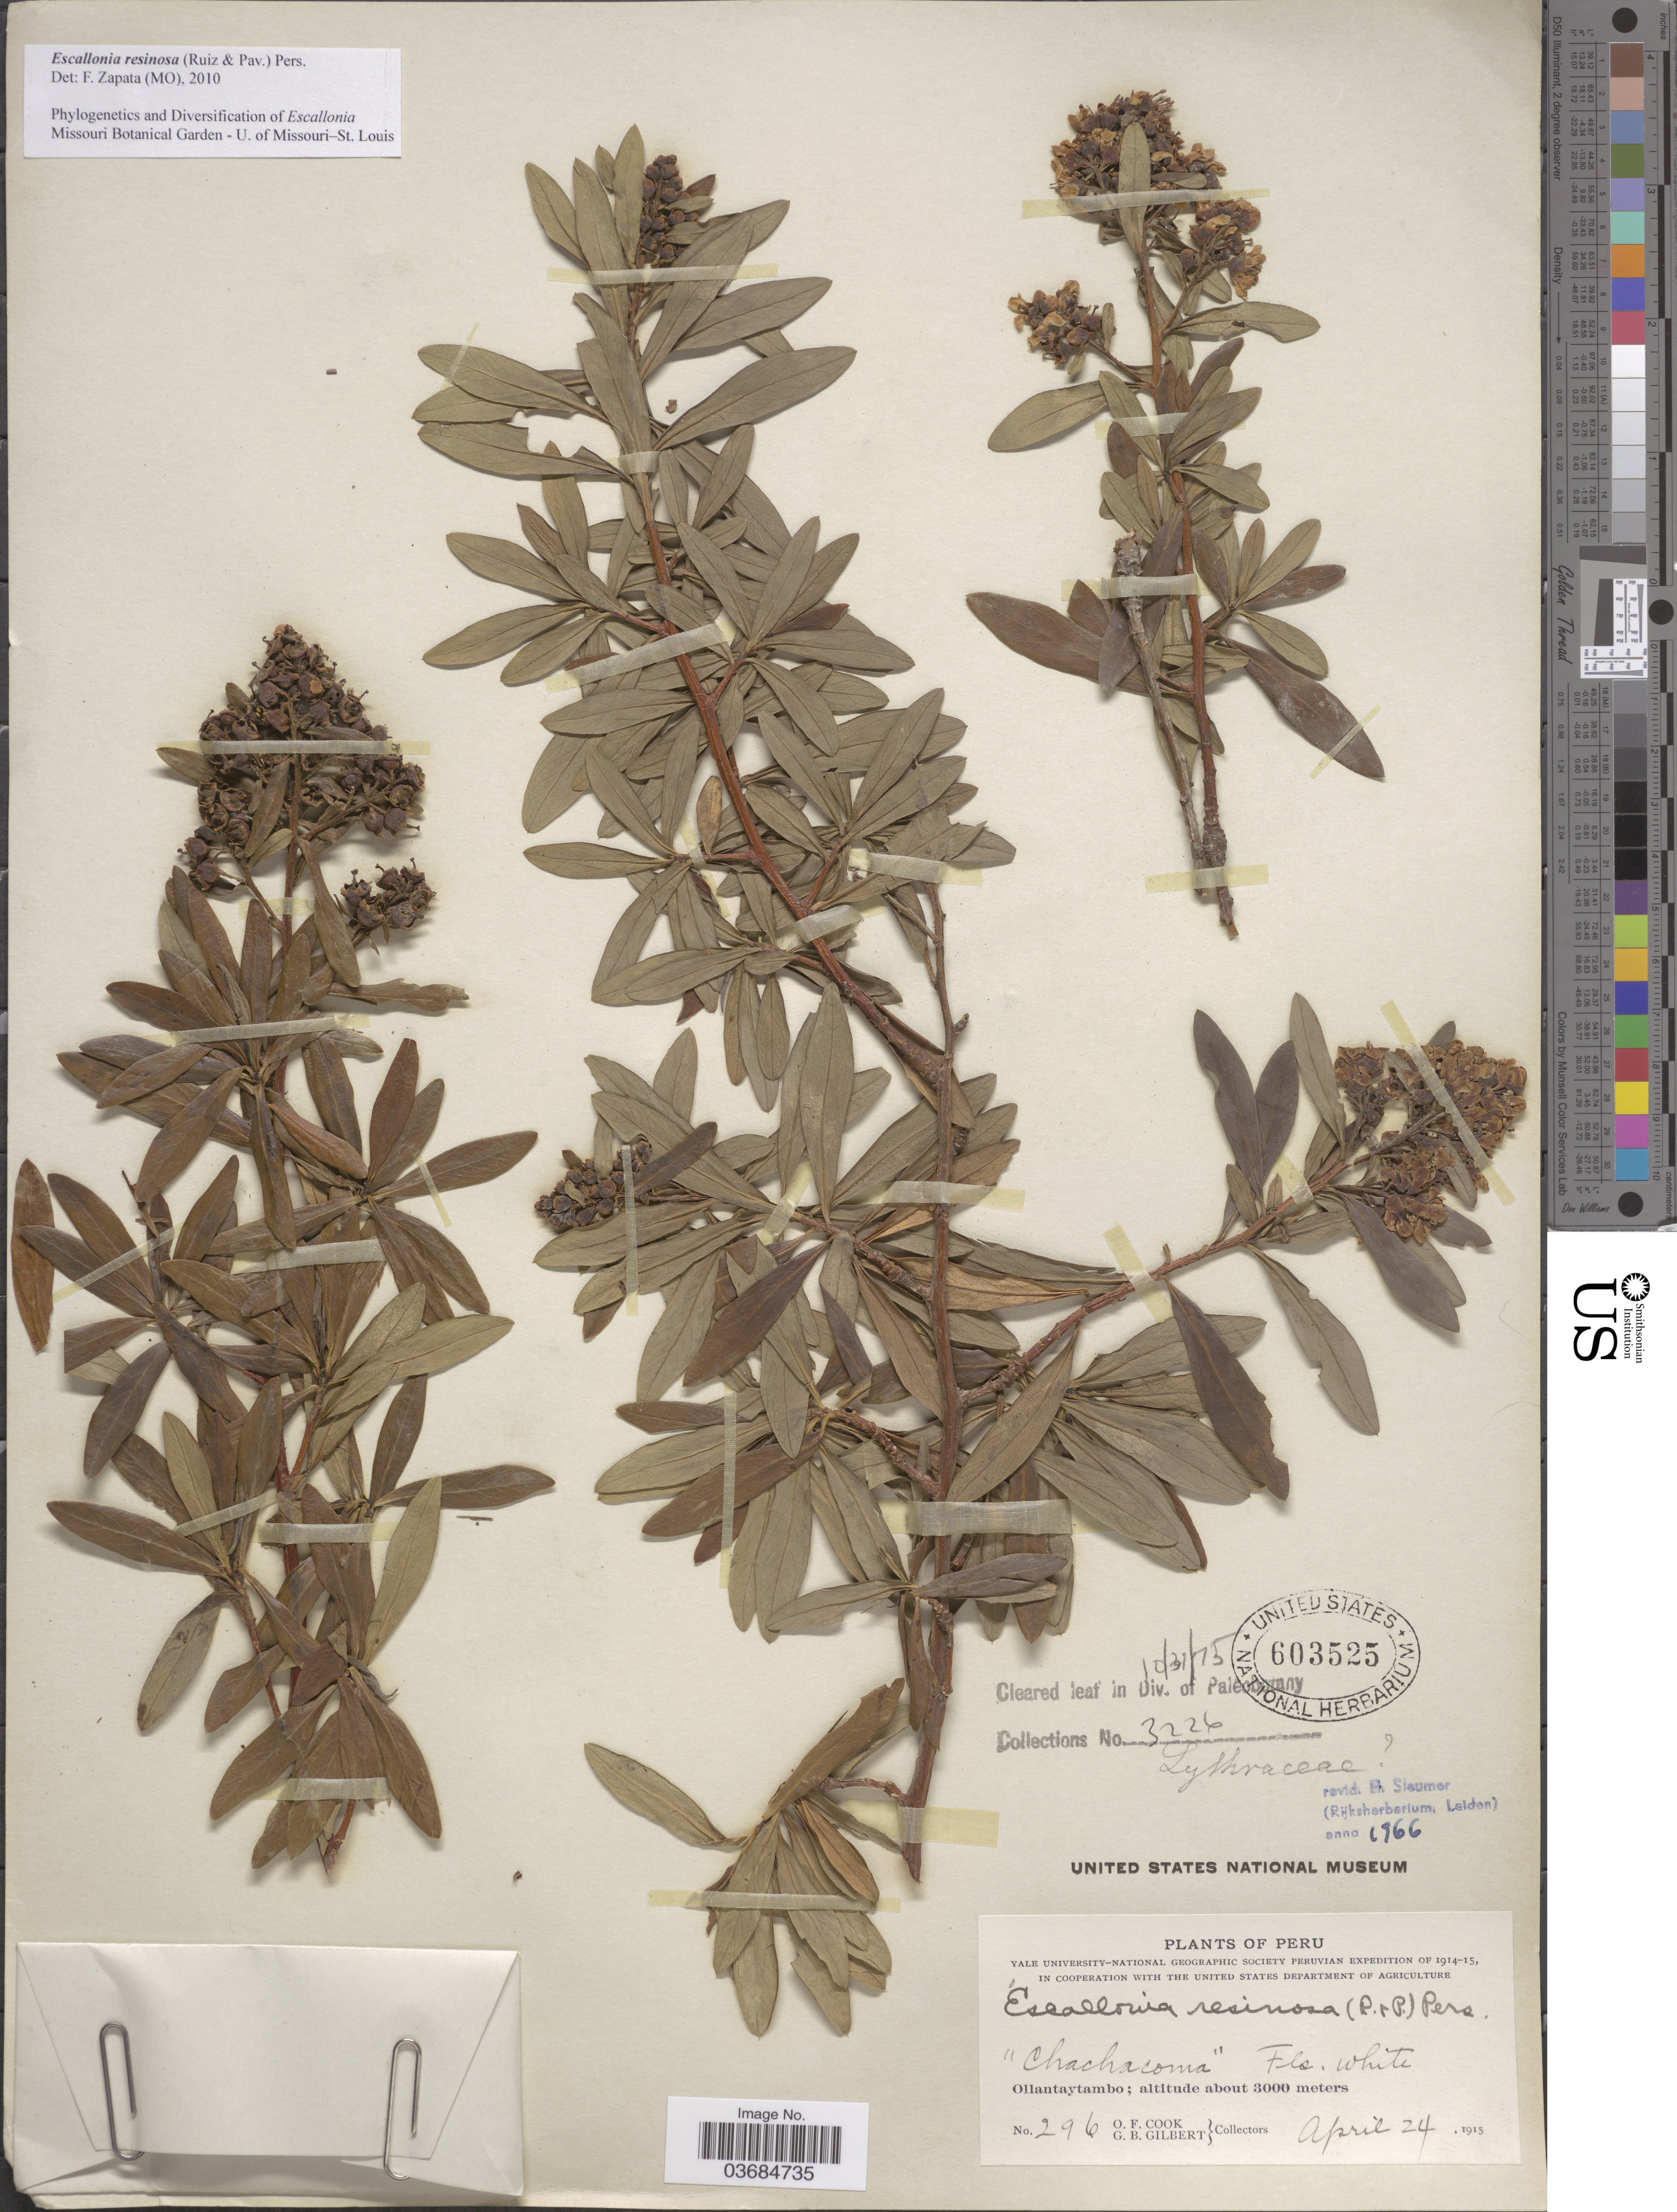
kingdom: Plantae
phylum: Tracheophyta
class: Magnoliopsida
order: Escalloniales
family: Escalloniaceae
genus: Escallonia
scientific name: Escallonia resinosa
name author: (Ruiz & Pav.) Pers.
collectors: O. F. Cook & G. B. Gilbert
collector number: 296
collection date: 1915-04-24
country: Peru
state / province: Cusco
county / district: Urubamba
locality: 5. Ollantaytambo.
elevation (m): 3000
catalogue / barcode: US 603525